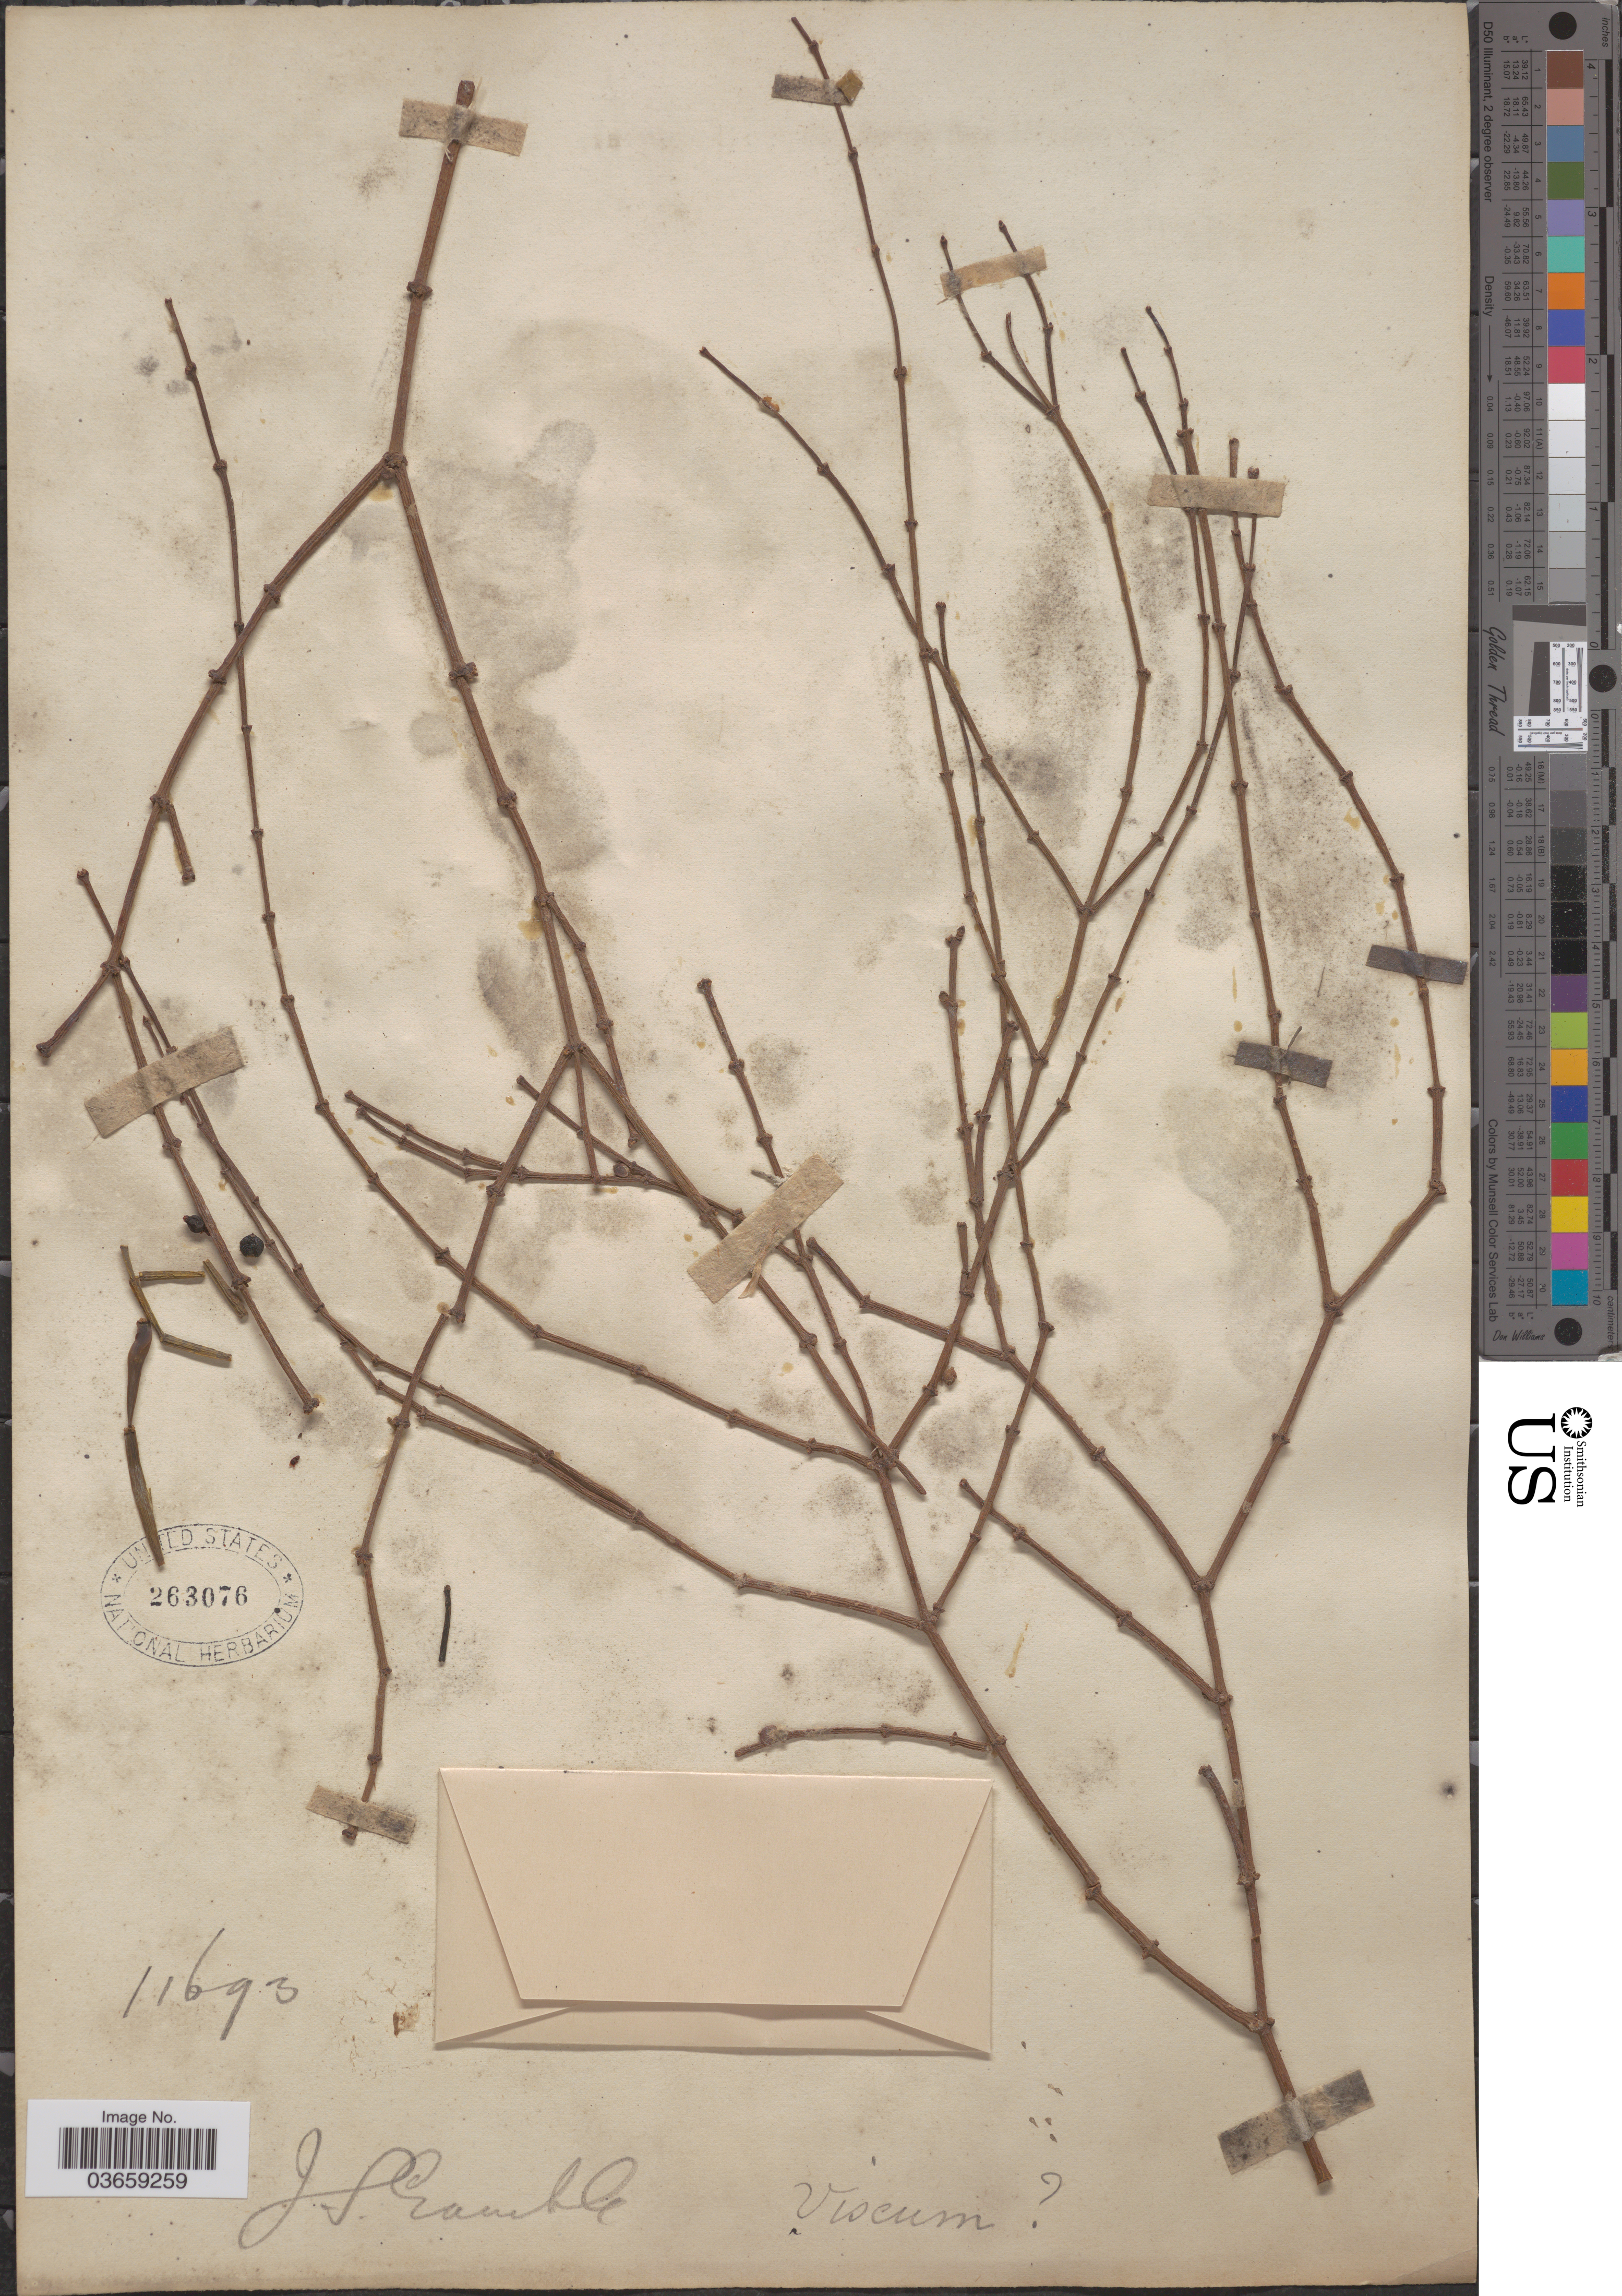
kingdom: Plantae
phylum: Tracheophyta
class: Magnoliopsida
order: Santalales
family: Viscaceae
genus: Viscum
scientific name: Viscum sp.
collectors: J. S. Gamble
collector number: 11693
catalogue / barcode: US 263076